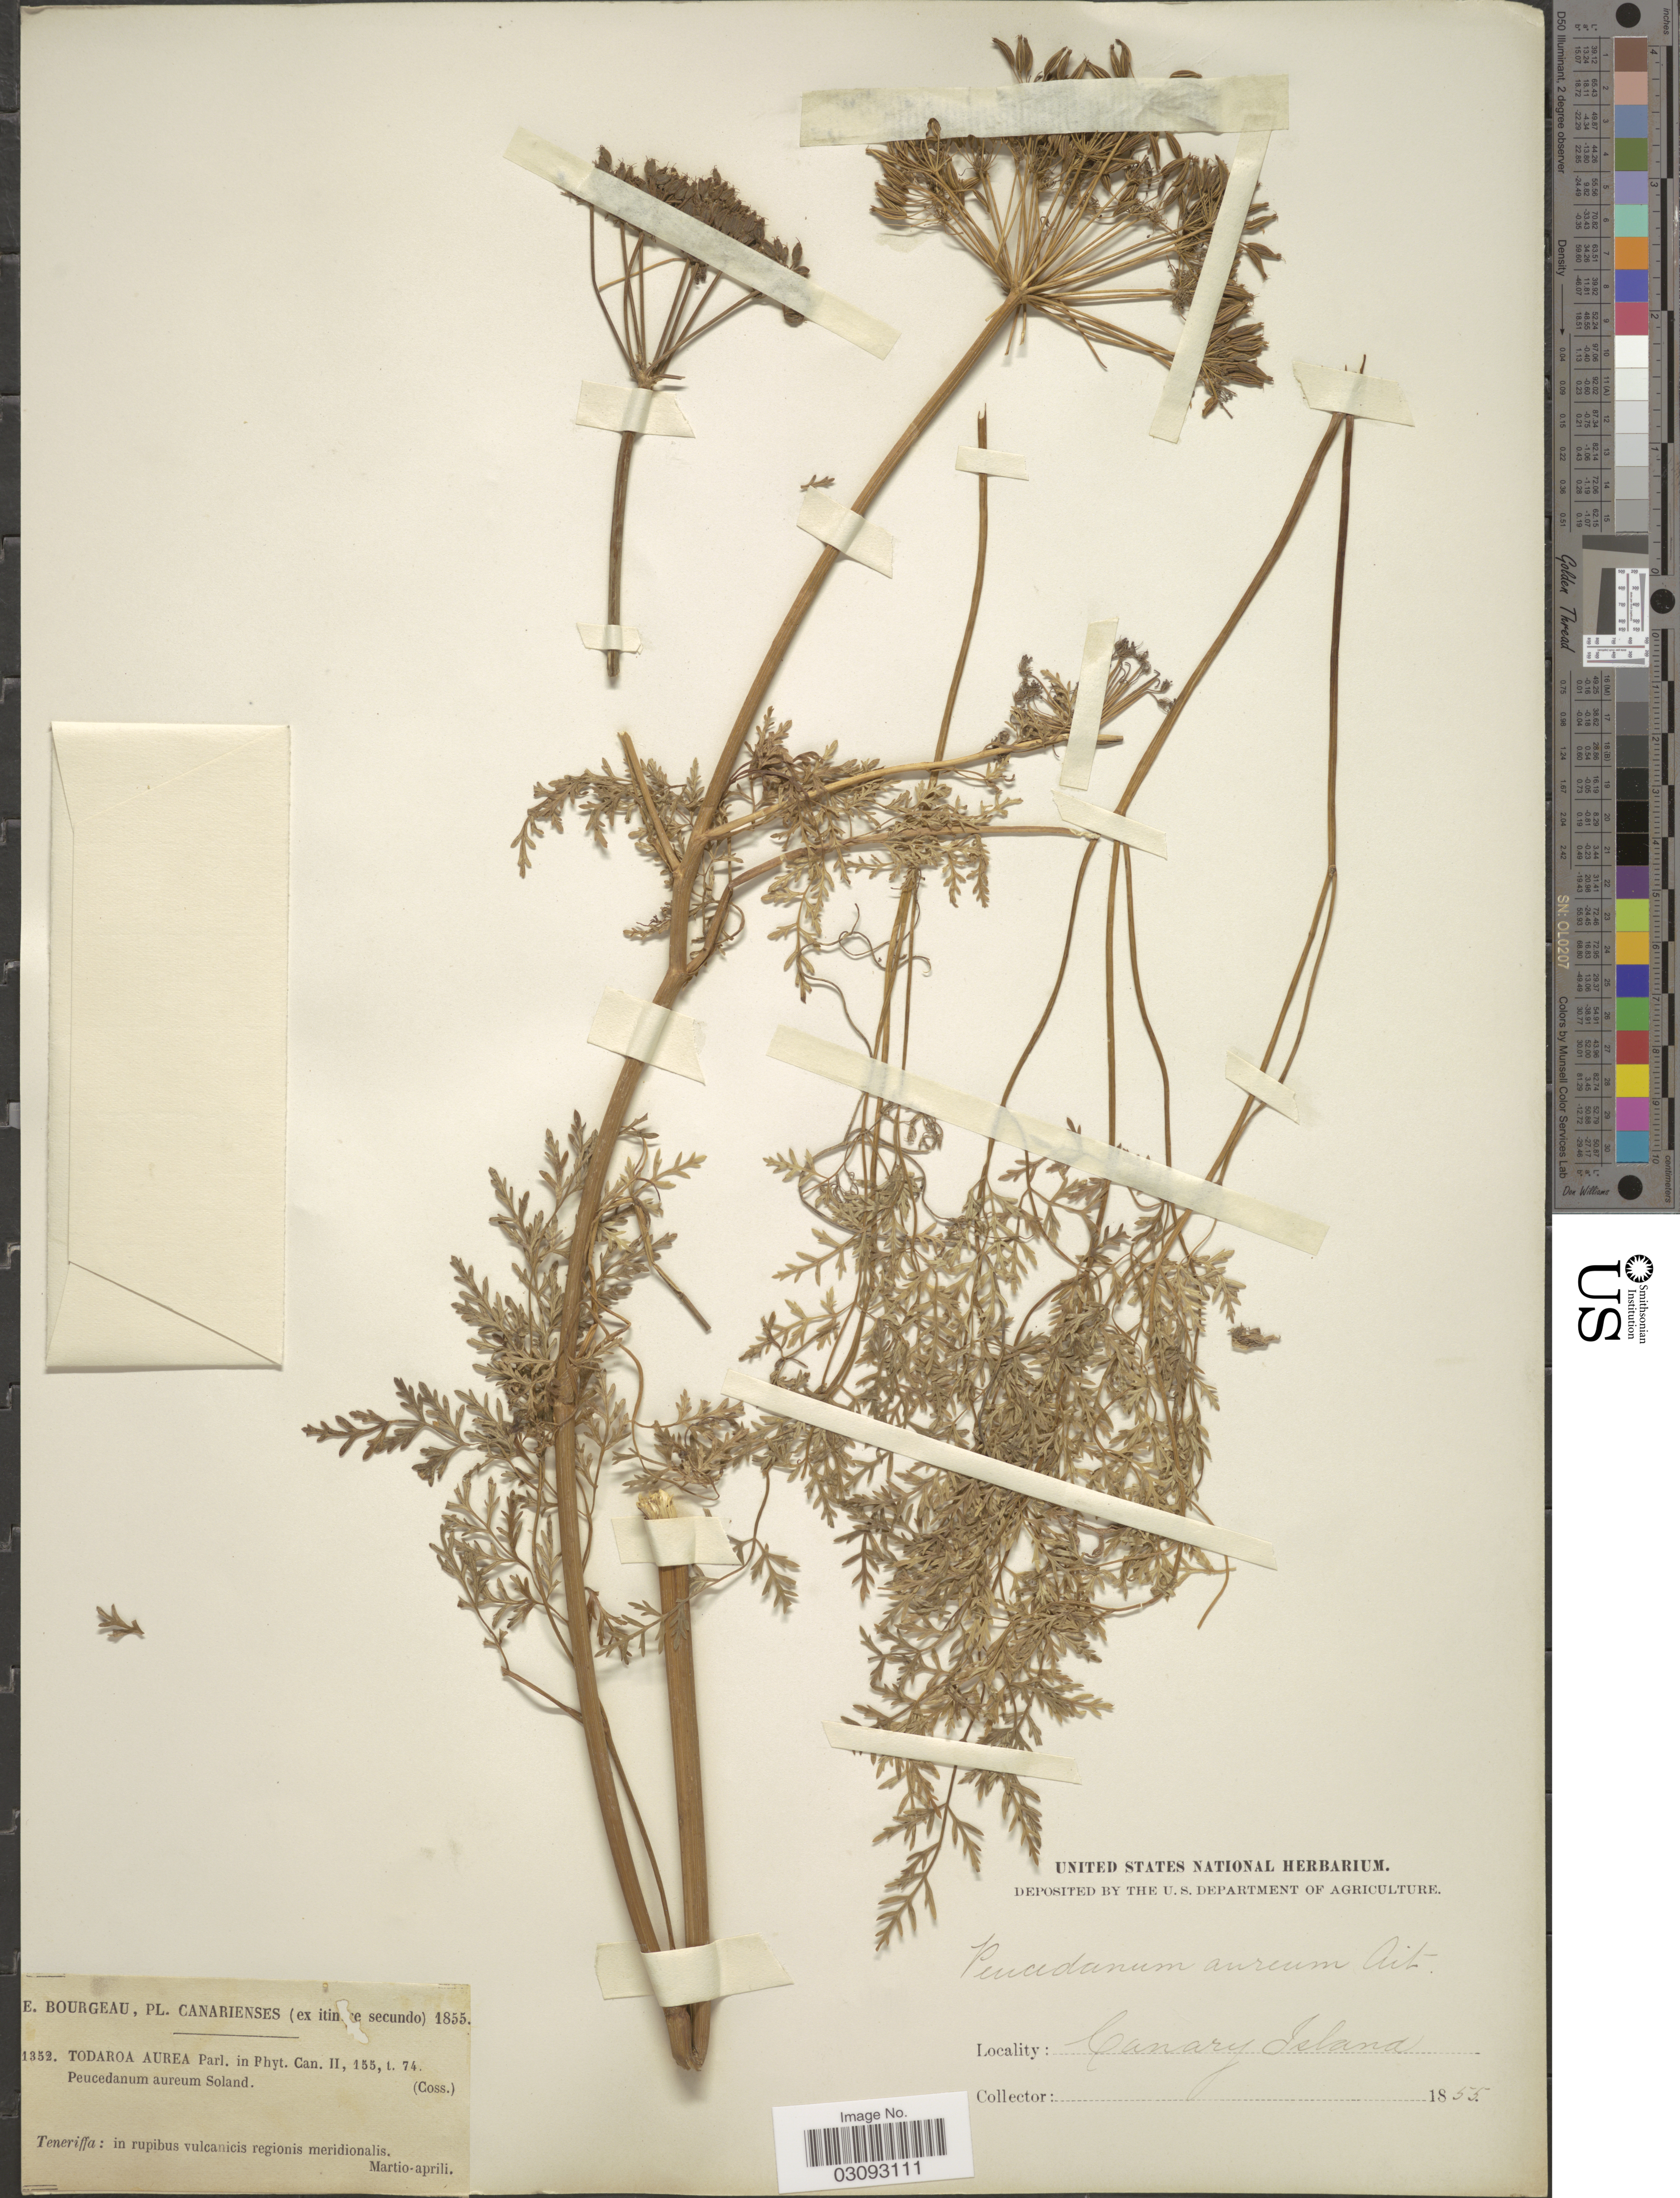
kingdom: Plantae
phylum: Tracheophyta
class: Magnoliopsida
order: Apiales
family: Apiaceae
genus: Peucedanum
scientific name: Peucedanum aureum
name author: Sol.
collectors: E. Bourgeau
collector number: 1352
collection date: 1855-03/1855-04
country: Spain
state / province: Canarias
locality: Canarienses. Teneriffa. Canary Islands.